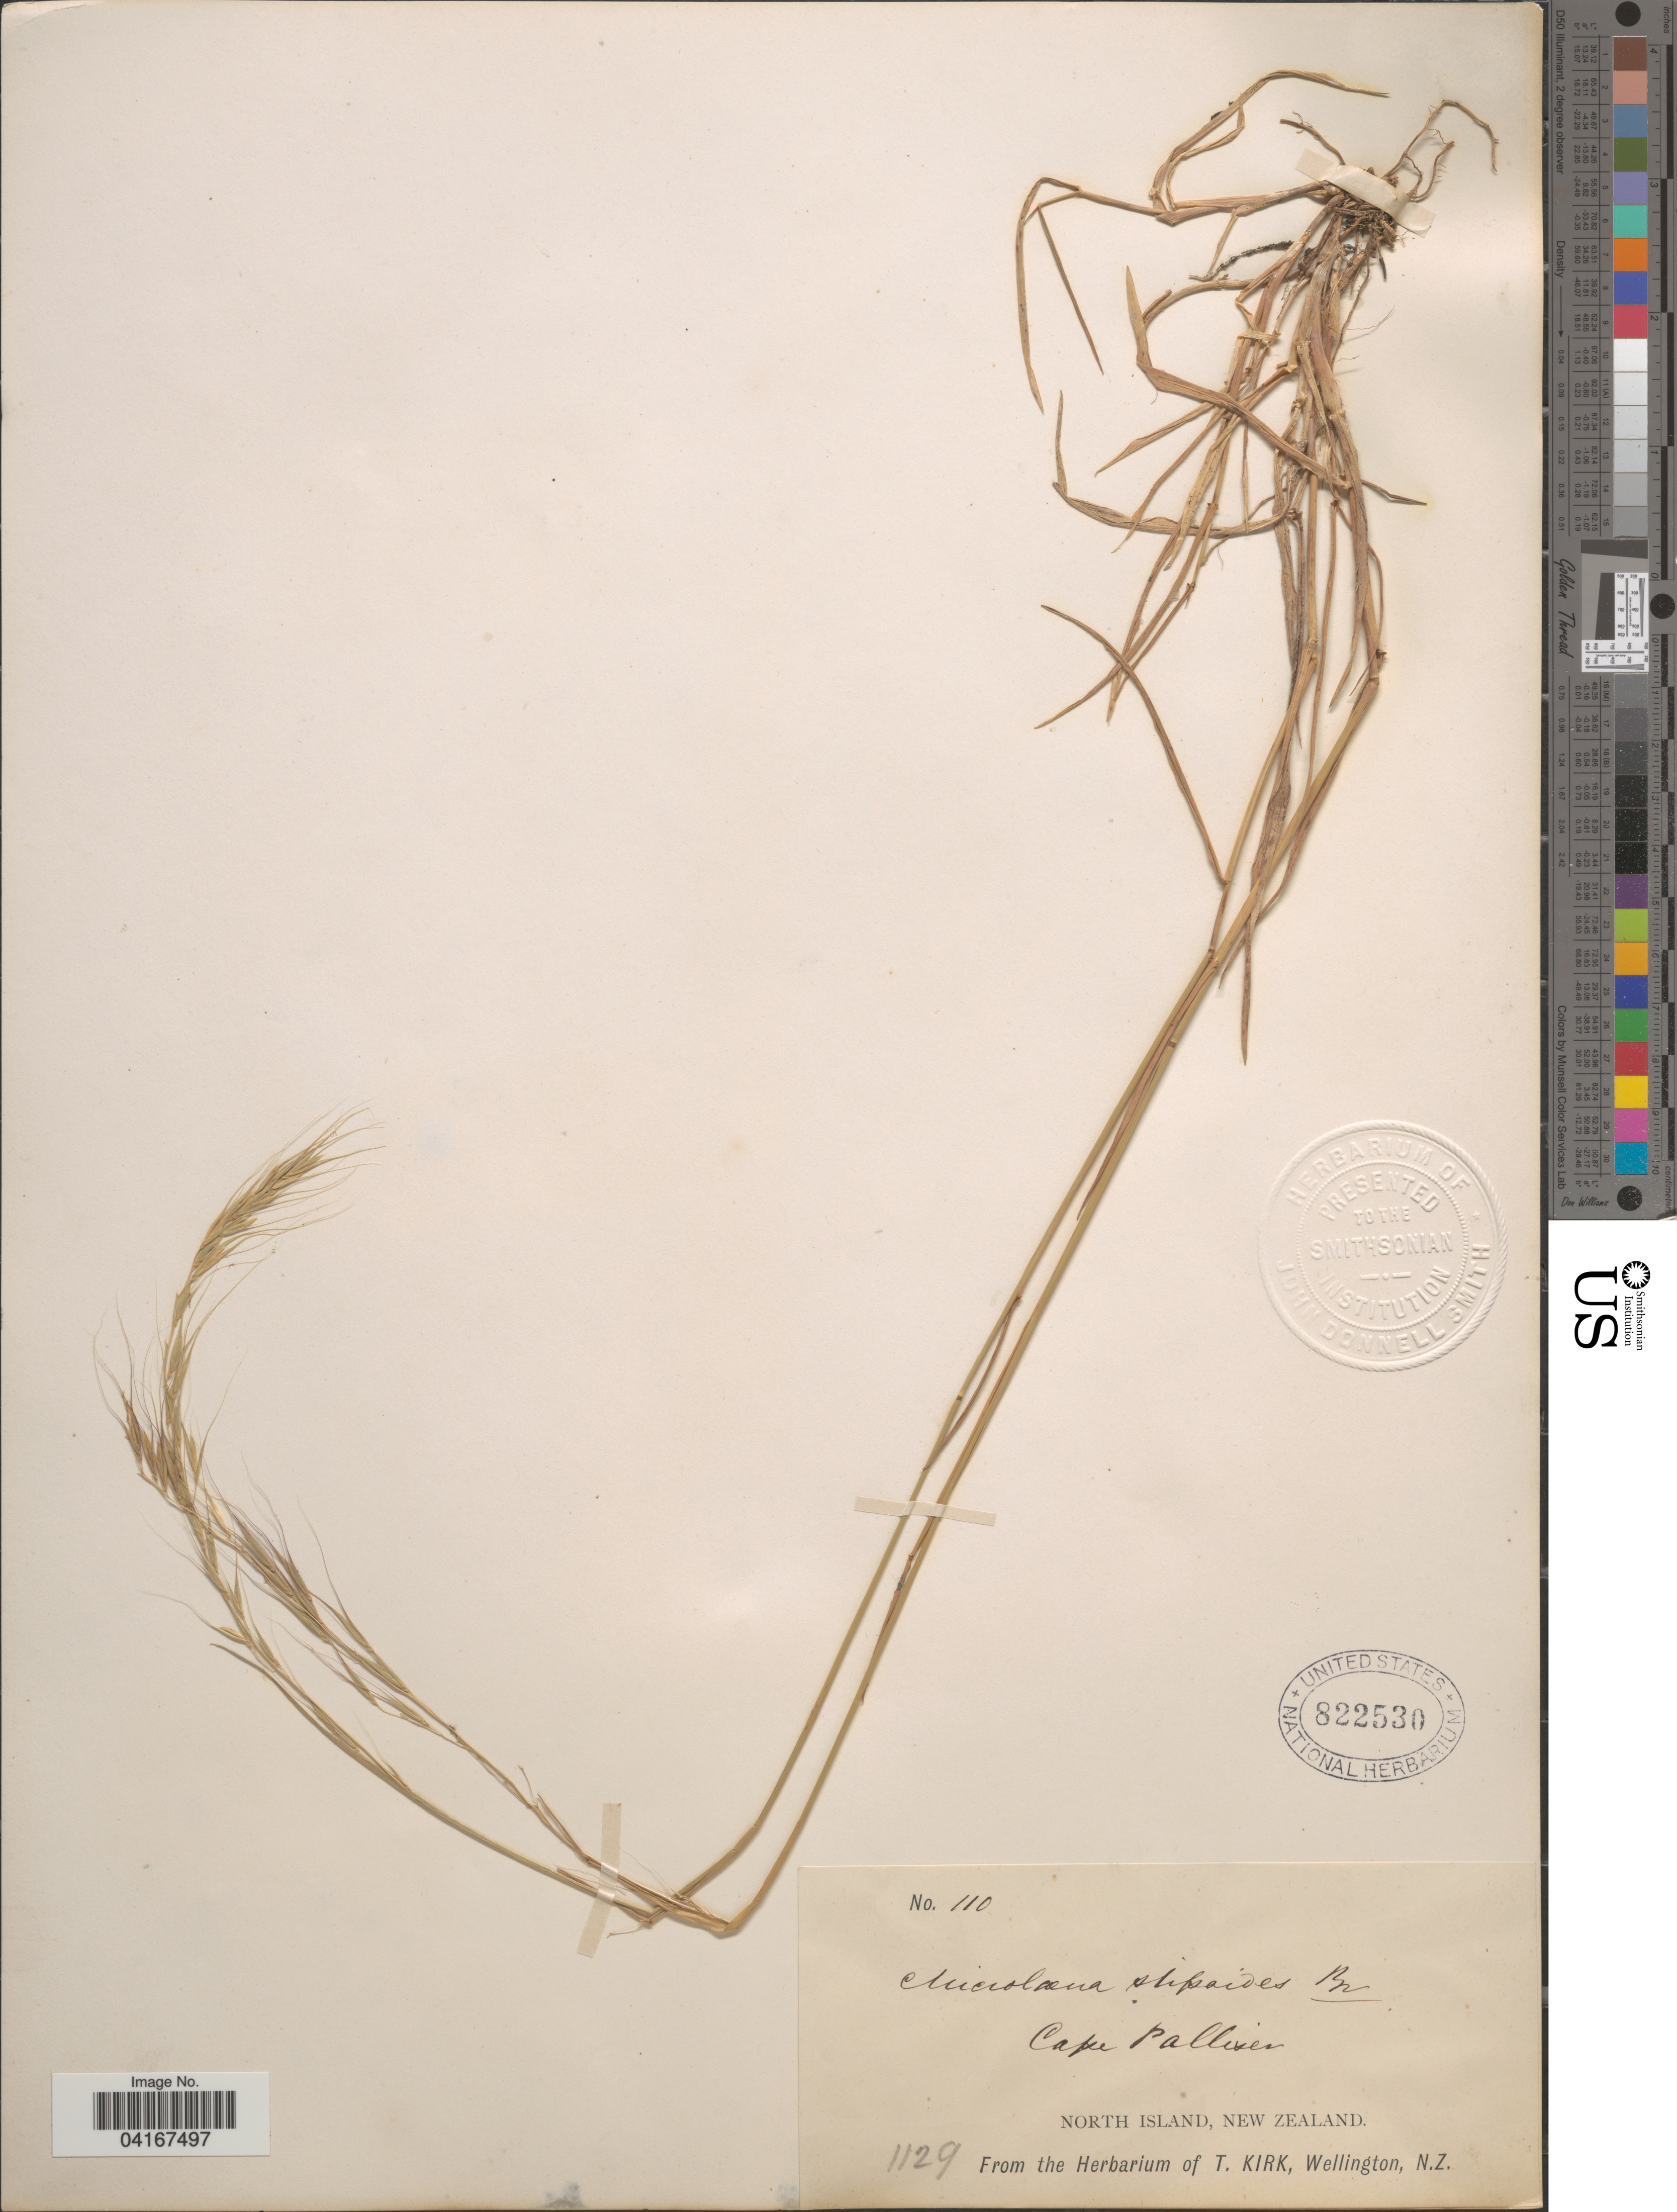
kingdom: Plantae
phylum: Tracheophyta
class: Liliopsida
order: Poales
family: Poaceae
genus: Microlaena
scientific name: Microlaena stipoides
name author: (Labill.) R. Br.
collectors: ex herb. T. Kirk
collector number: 110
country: New Zealand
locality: North Island. Cape Palliser.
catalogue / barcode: US 822530